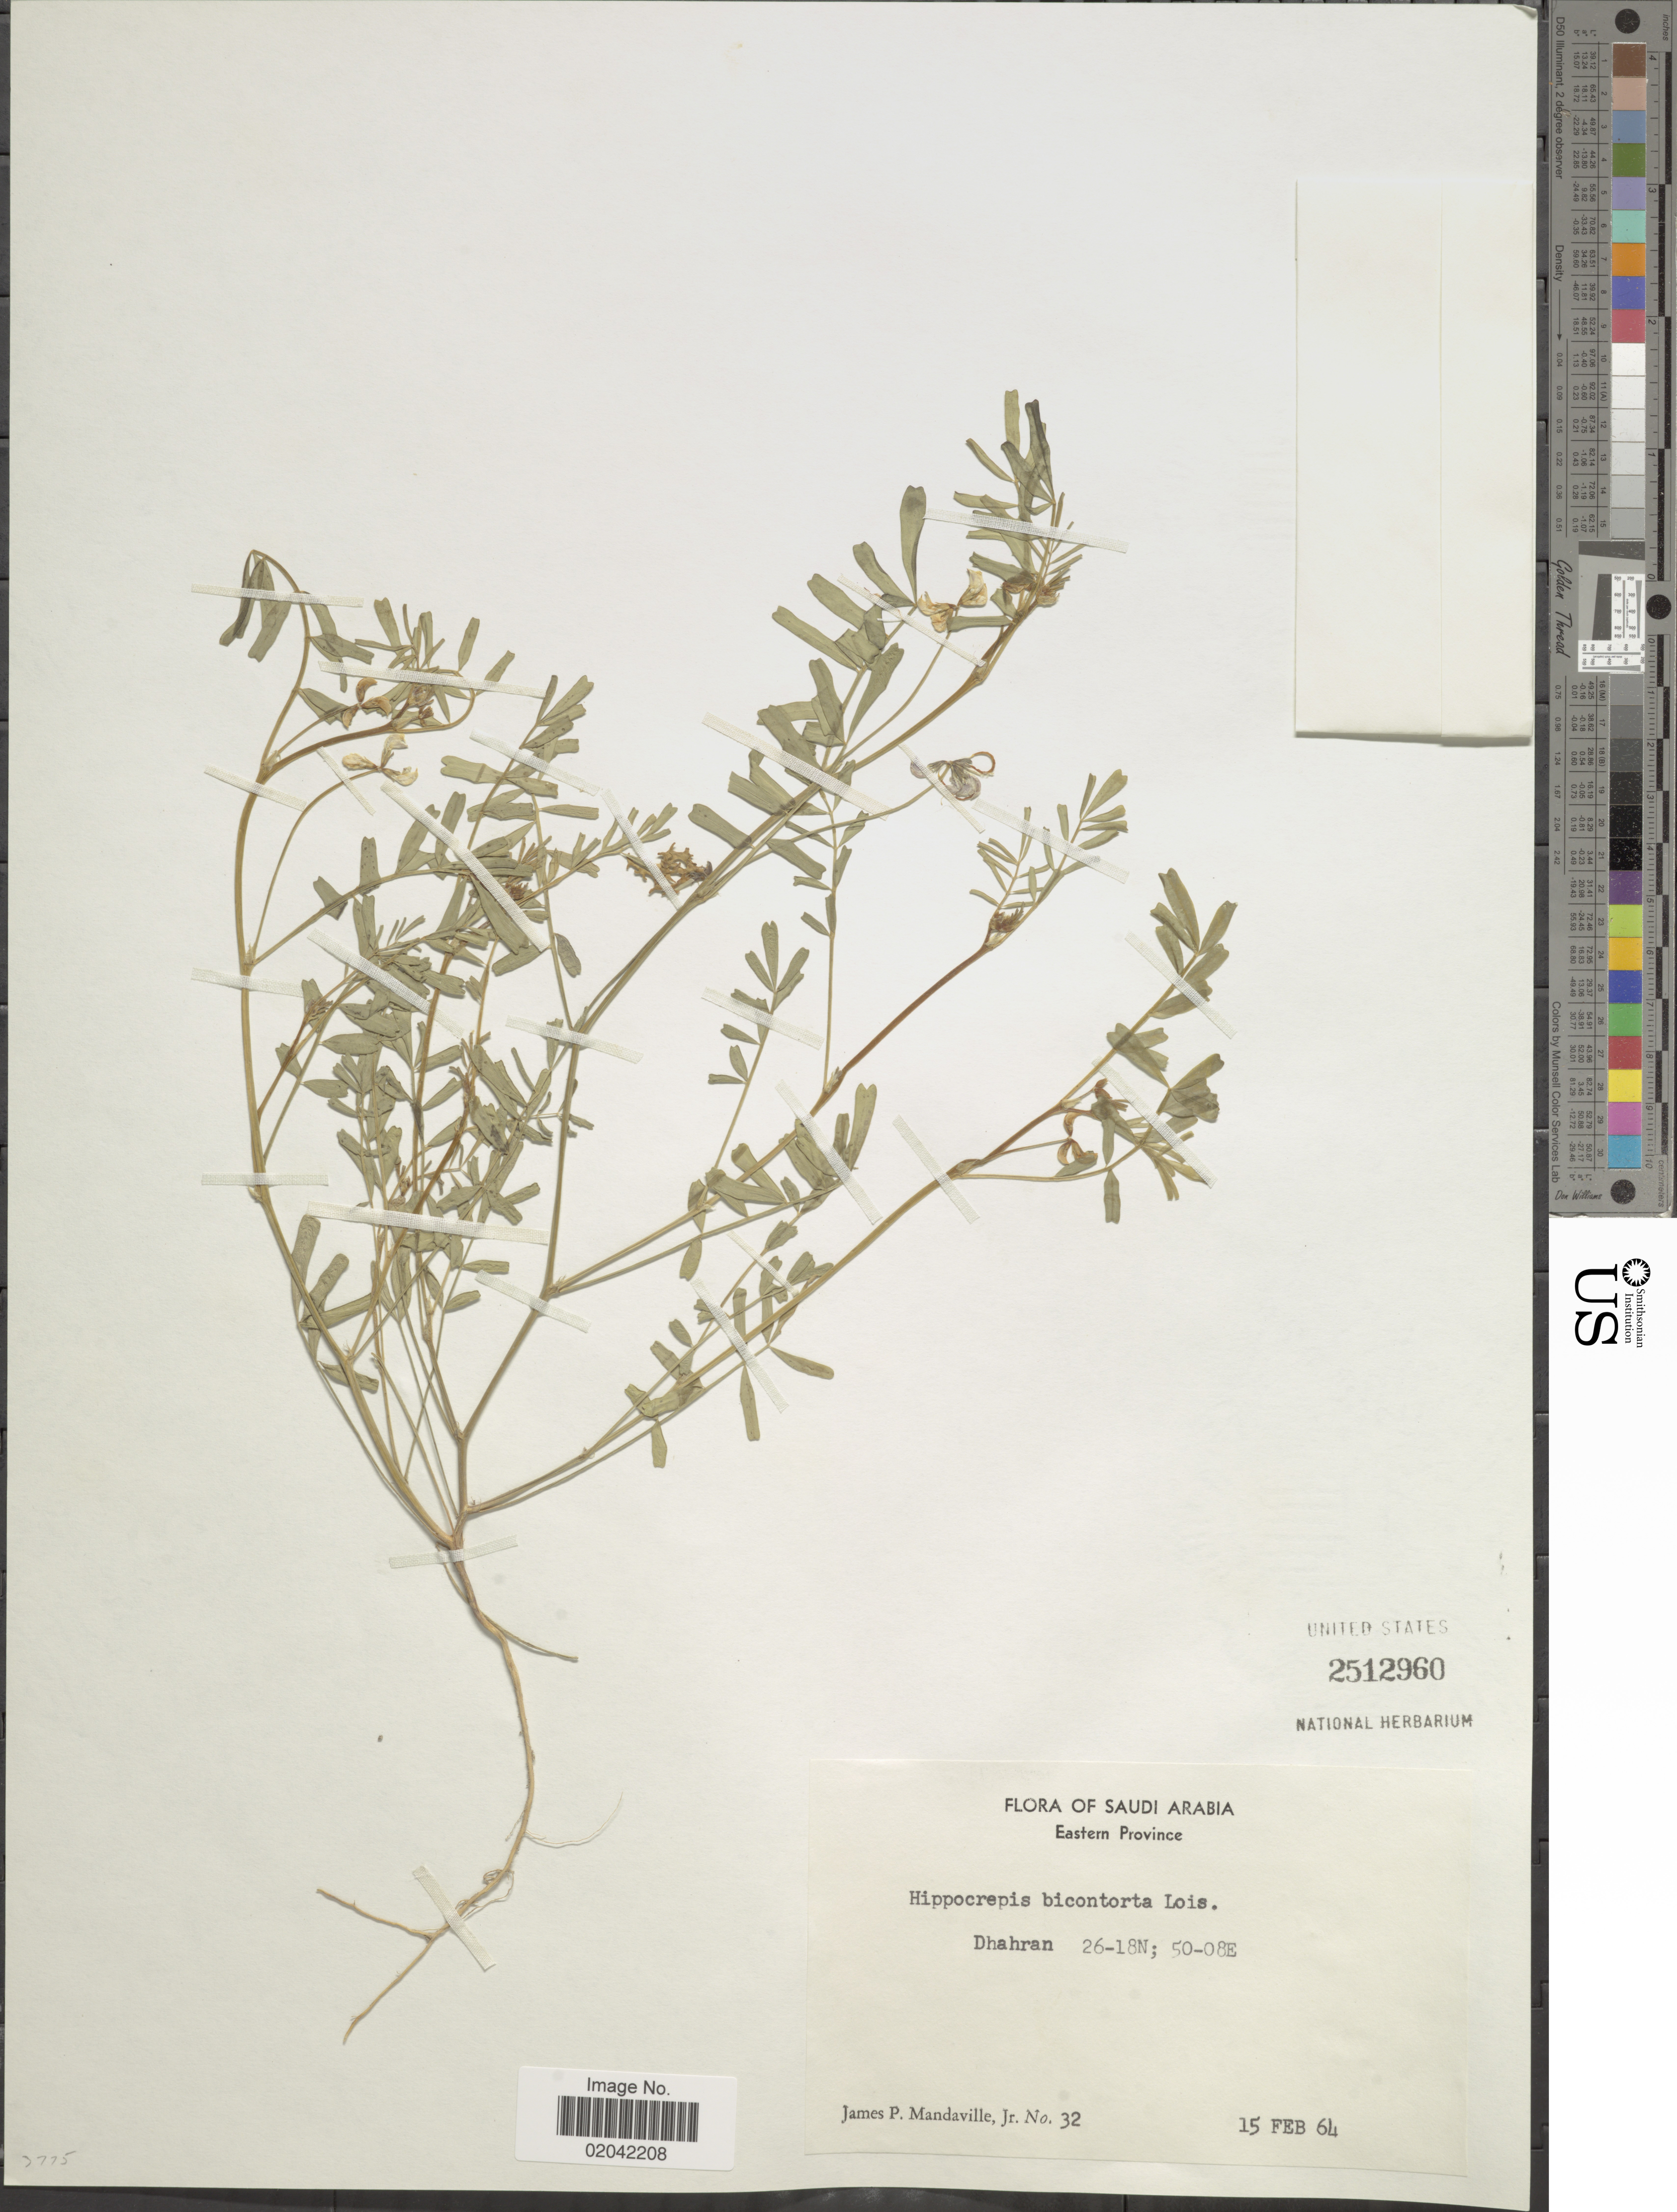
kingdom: Plantae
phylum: Tracheophyta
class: Magnoliopsida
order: Fabales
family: Fabaceae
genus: Hippocrepis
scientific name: Hippocrepis bicontorta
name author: Loisel.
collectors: J. Mandaville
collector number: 32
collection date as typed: Transcribed d/m/y: 15/2/64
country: Saudi Arabia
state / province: Ash Sharqiyah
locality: Eastern Province. Dhahran 26-18N; 50-08E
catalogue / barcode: US 2512960